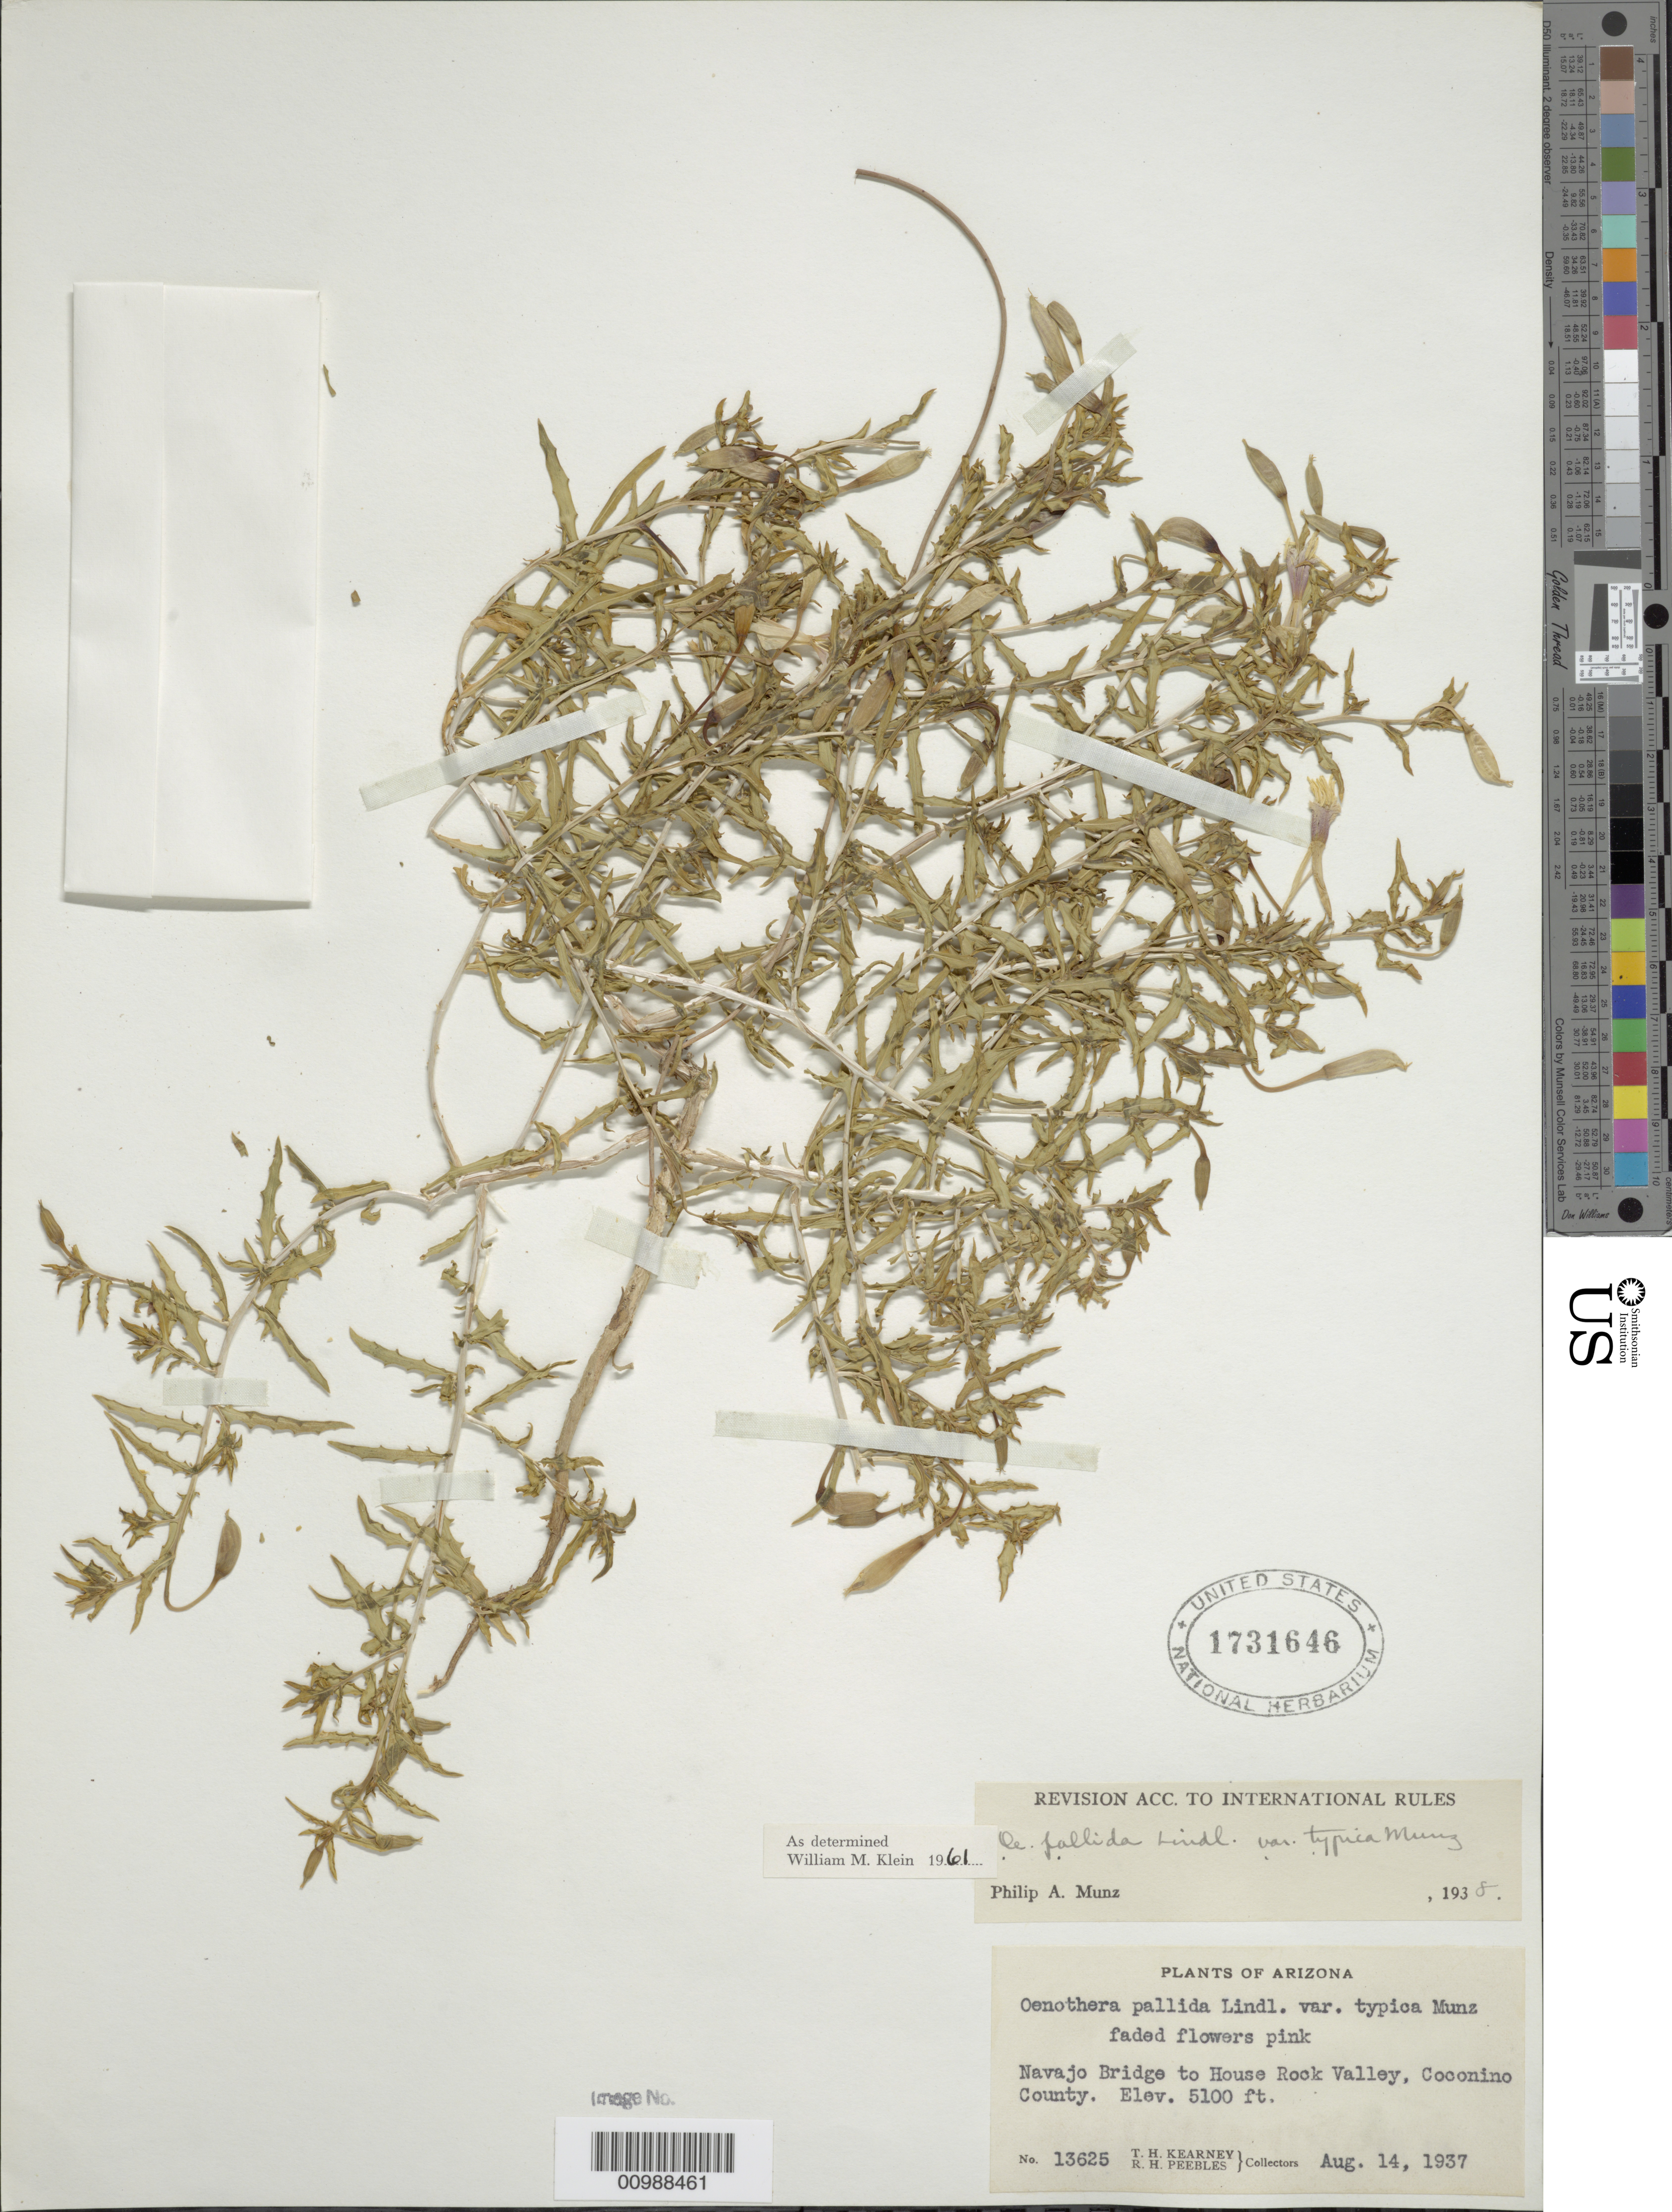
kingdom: Plantae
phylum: Tracheophyta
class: Magnoliopsida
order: Myrtales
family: Onagraceae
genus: Oenothera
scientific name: Oenothera pallida subsp. pallida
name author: Lindl.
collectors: T. H. Kearney & R. H. Peebles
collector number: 13625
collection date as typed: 14 Aug 1937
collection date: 1937-08-14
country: United States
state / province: Arizona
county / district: Coconino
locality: Navajo Bridge to House Rock Valley.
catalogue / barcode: US 1731646